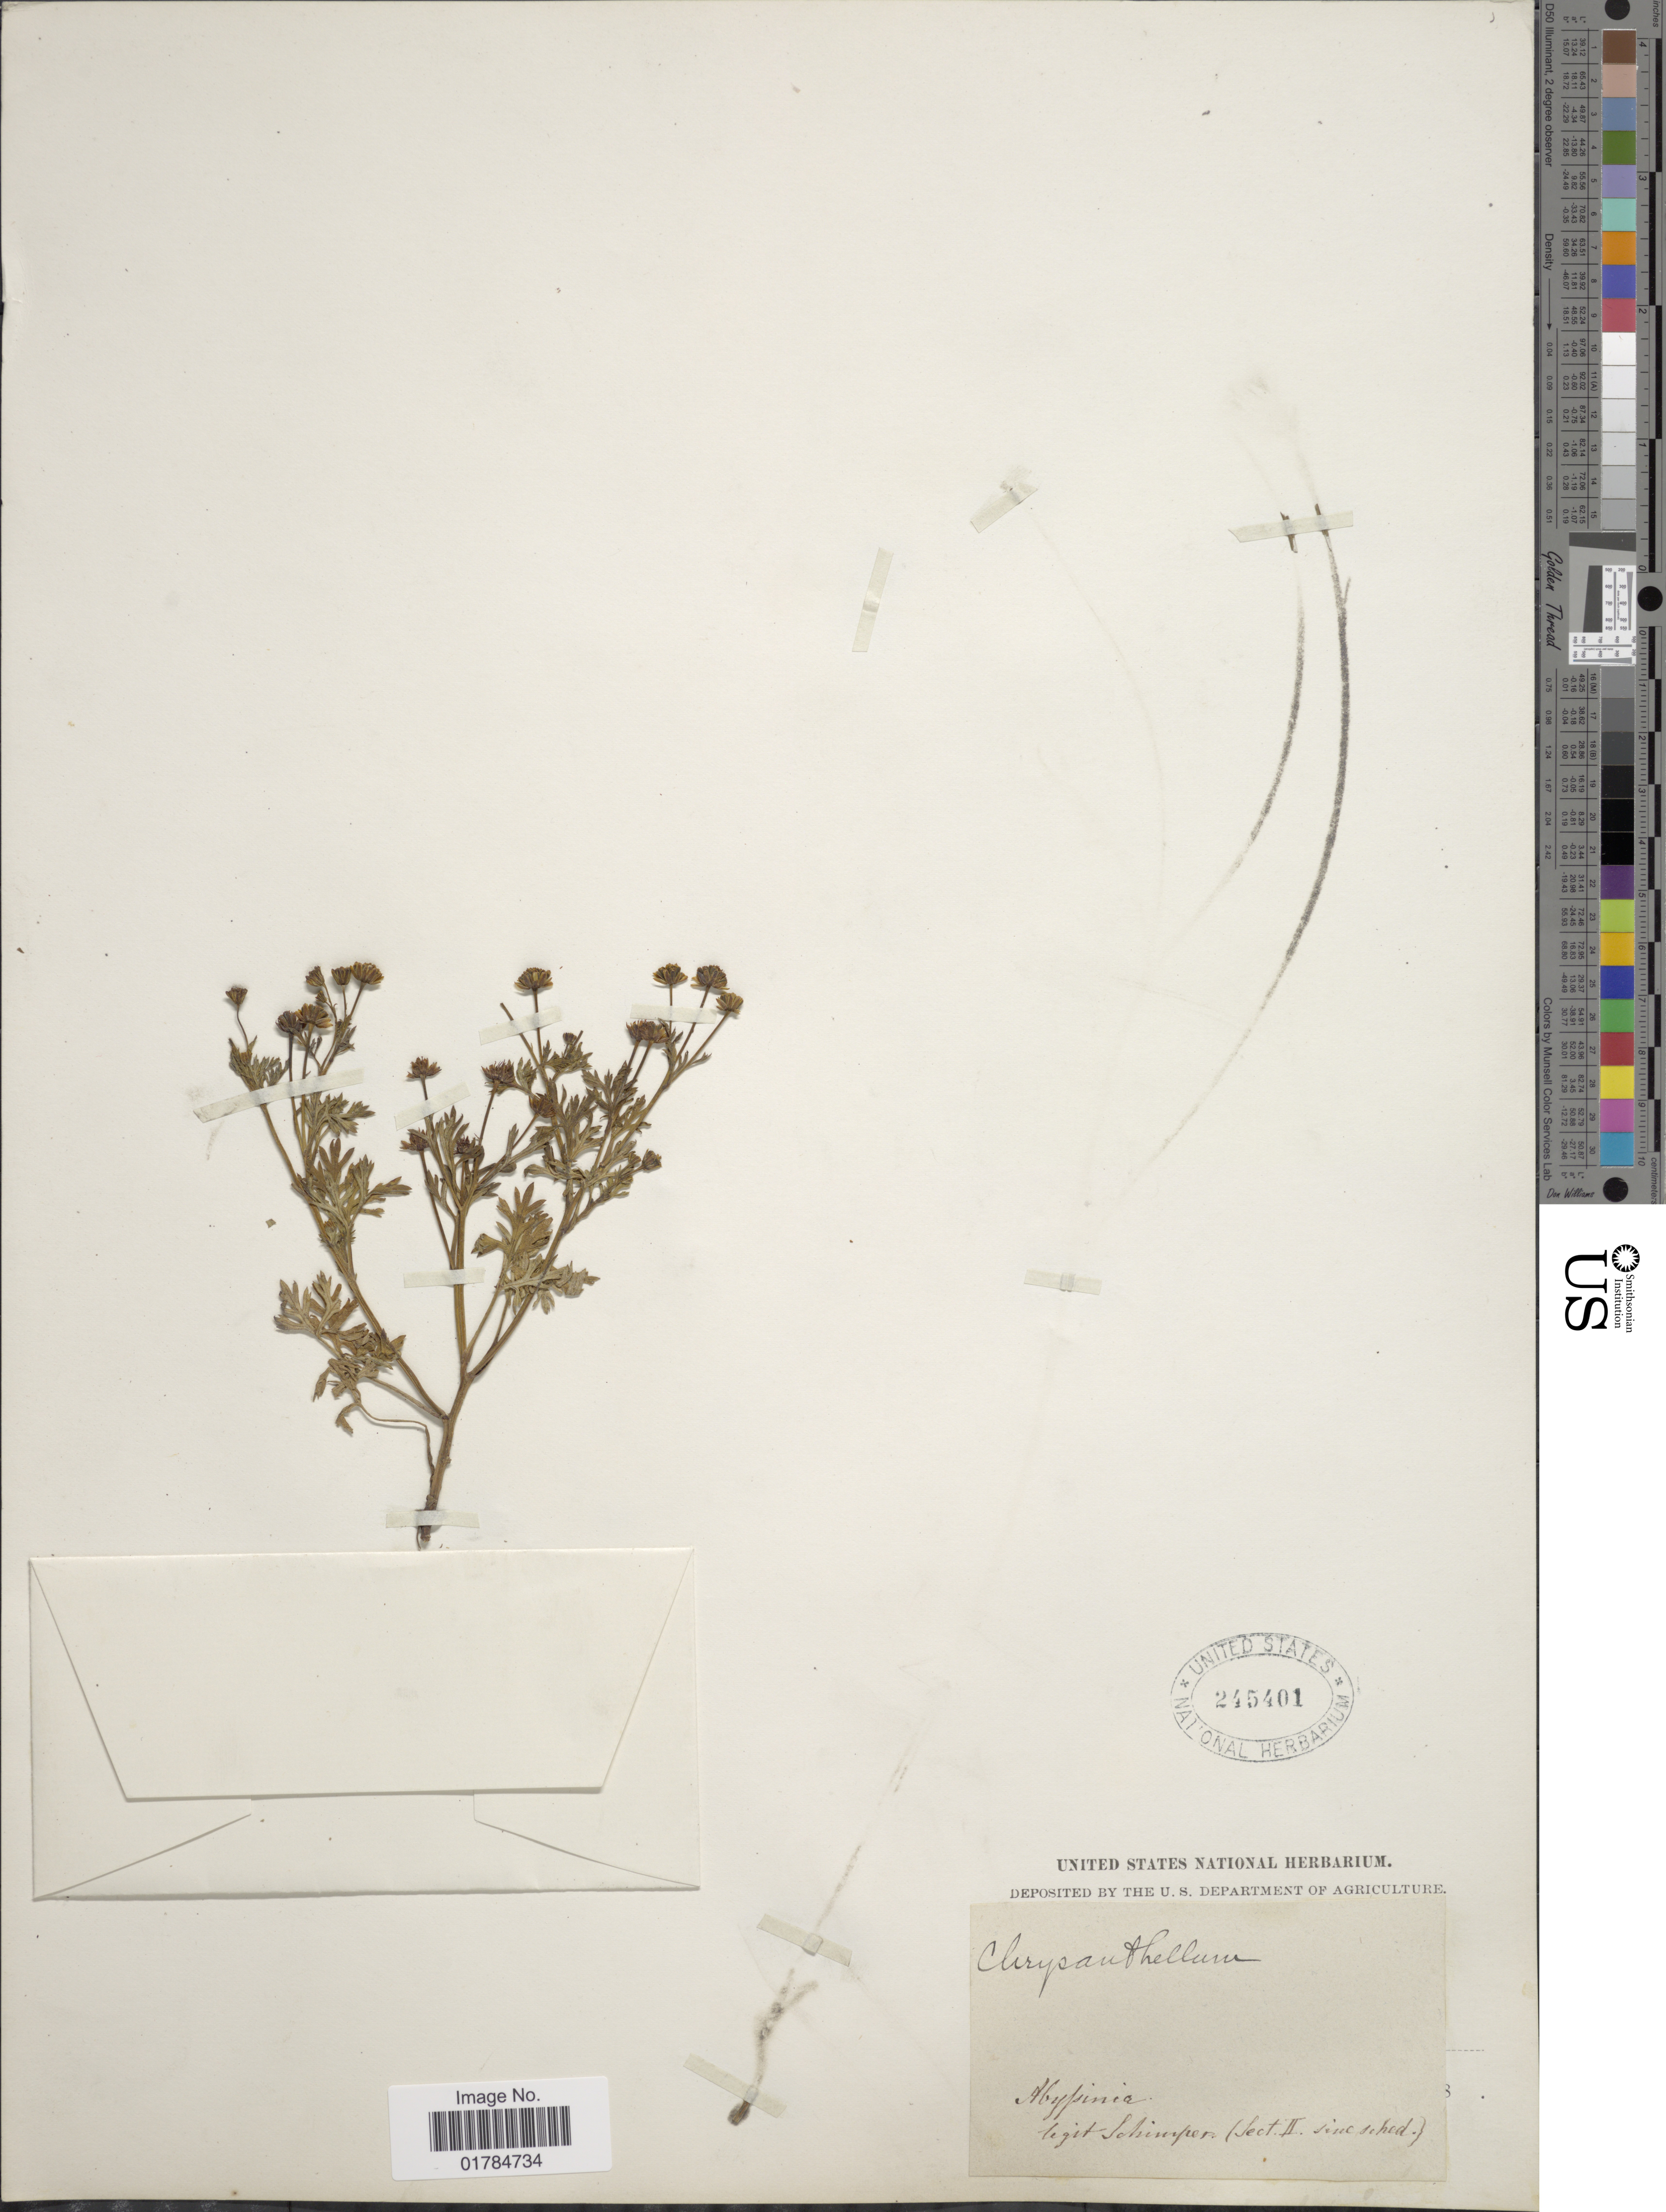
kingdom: Plantae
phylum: Tracheophyta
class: Magnoliopsida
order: Asterales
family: Asteraceae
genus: Chrysanthellum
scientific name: Chrysanthellum sp.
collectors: -. Schimper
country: Eritrea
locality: Abyssinia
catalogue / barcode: US 245401